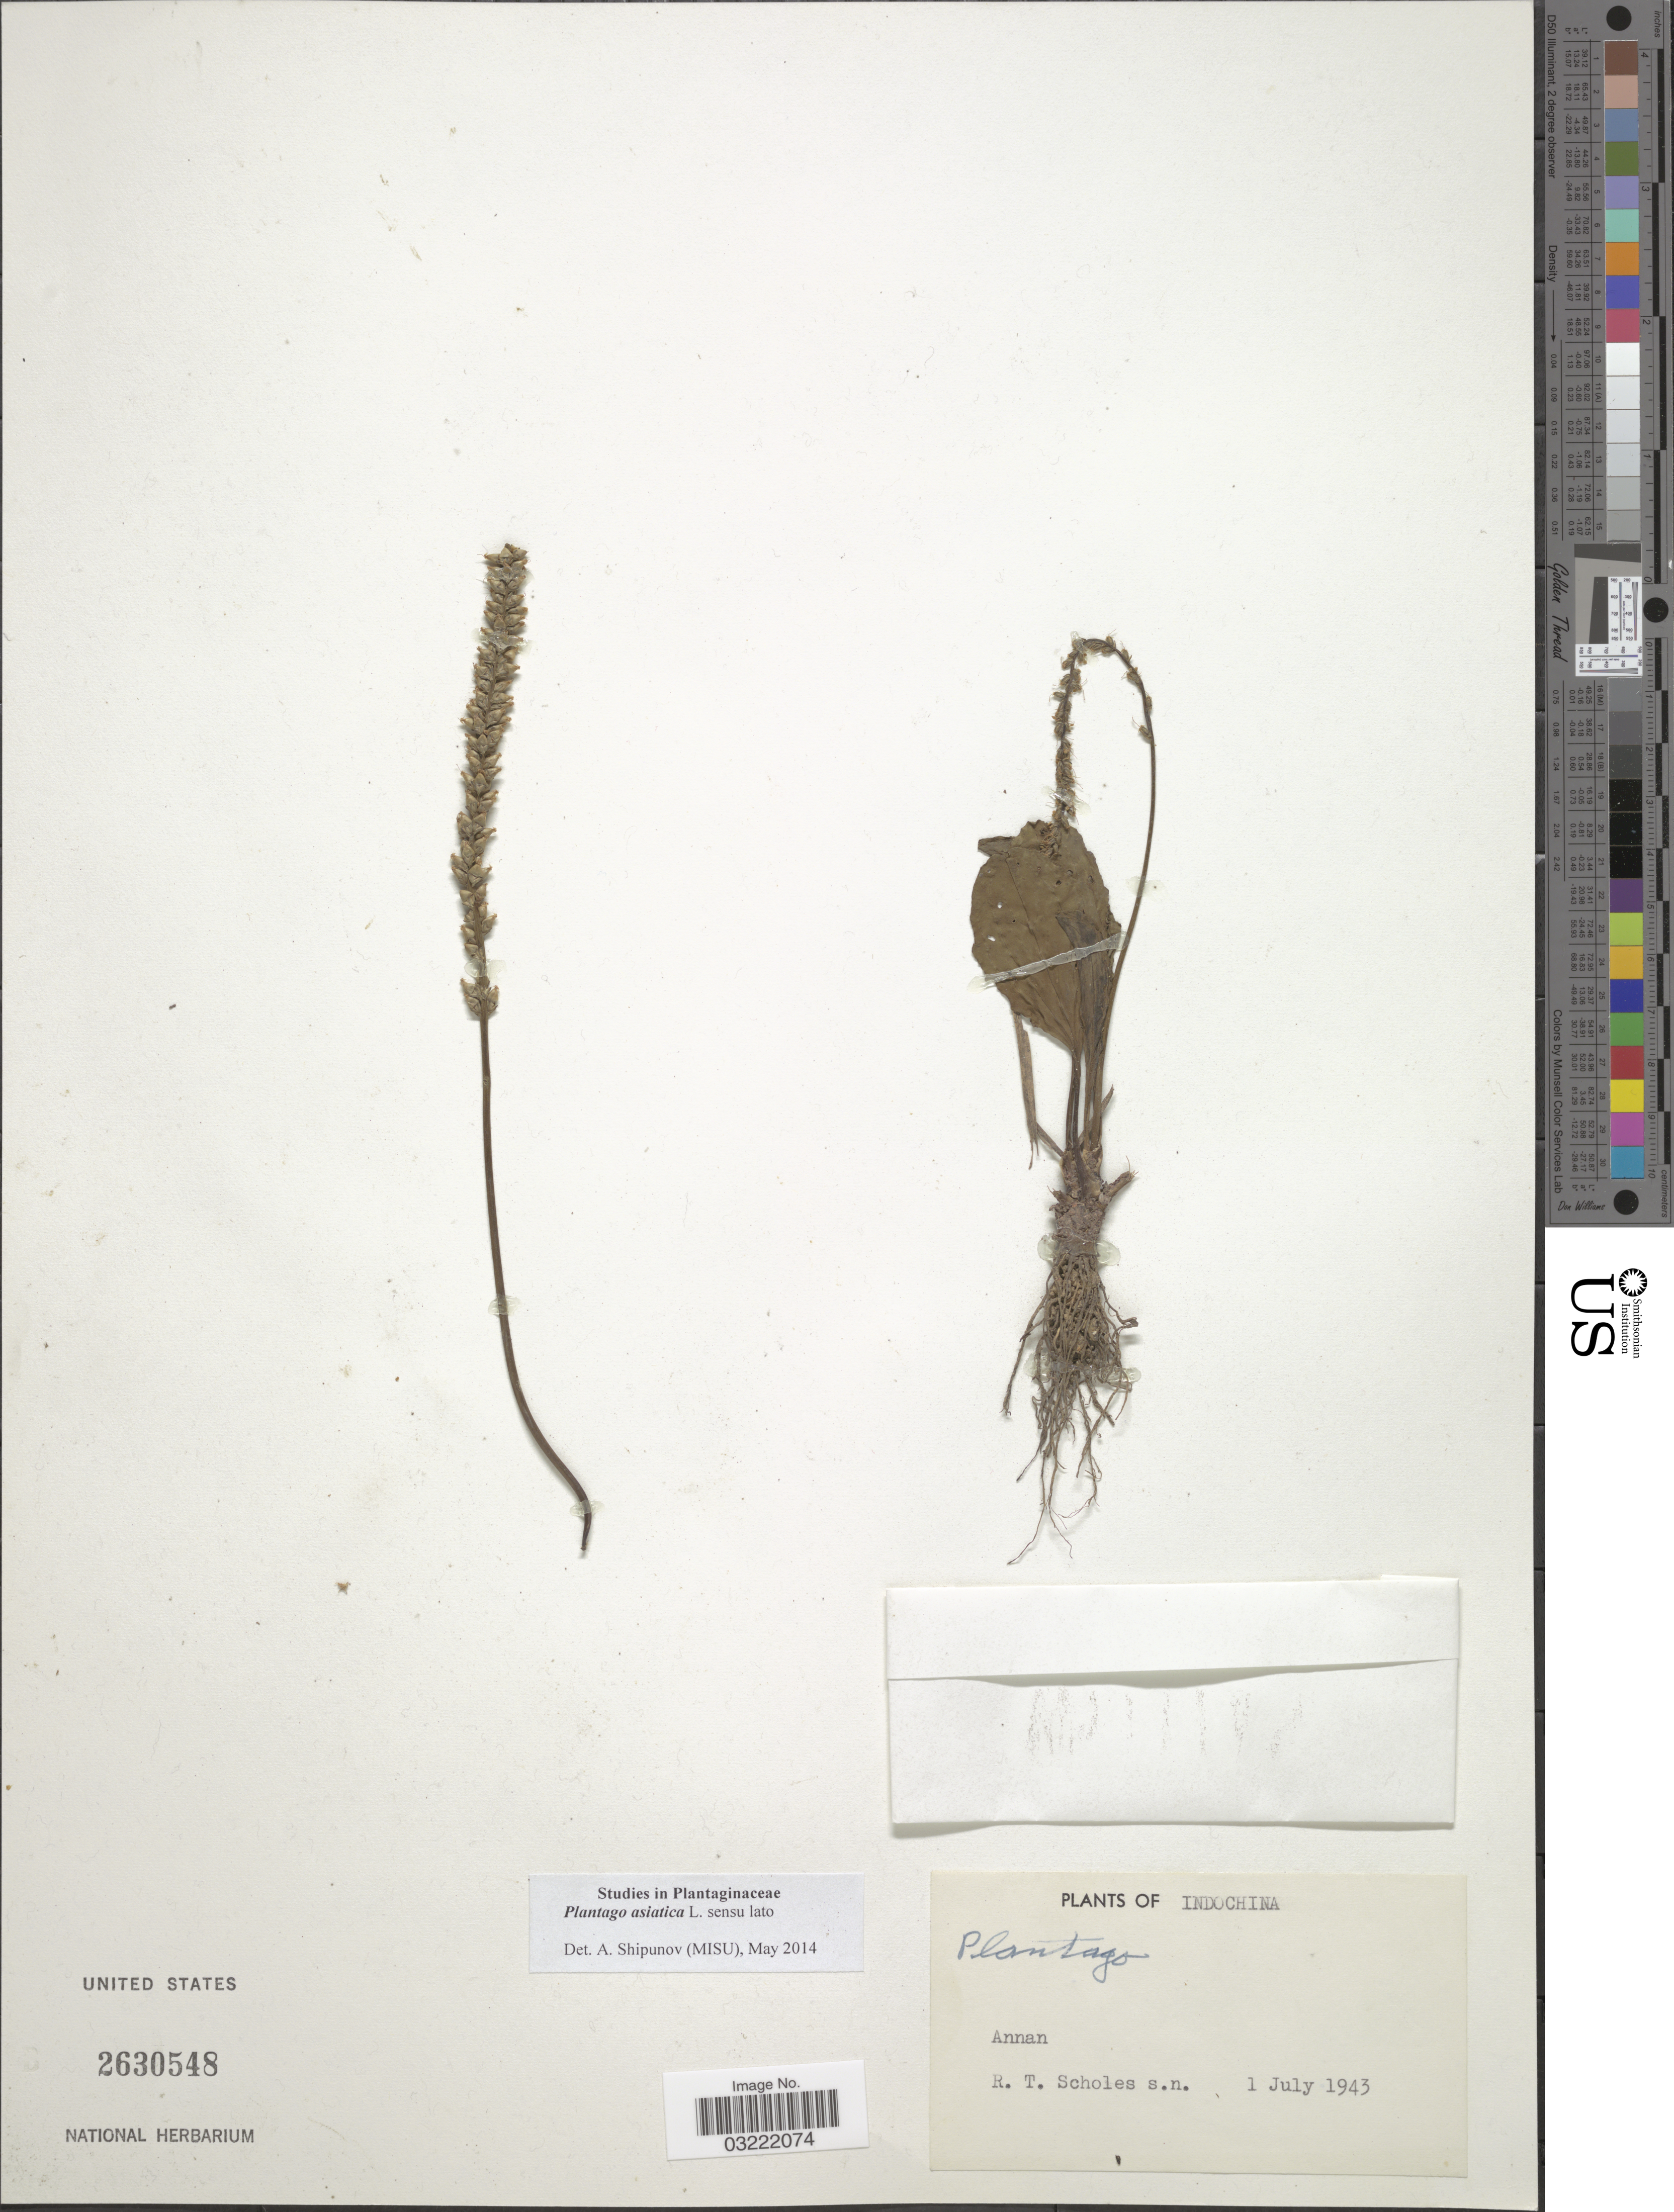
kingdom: Plantae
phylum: Tracheophyta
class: Magnoliopsida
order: Lamiales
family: Plantaginaceae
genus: Plantago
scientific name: Plantago asiatica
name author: L.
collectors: R. Scholes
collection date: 1943-07-01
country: Vietnam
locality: Indochina, Annan.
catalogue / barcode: US 2630548